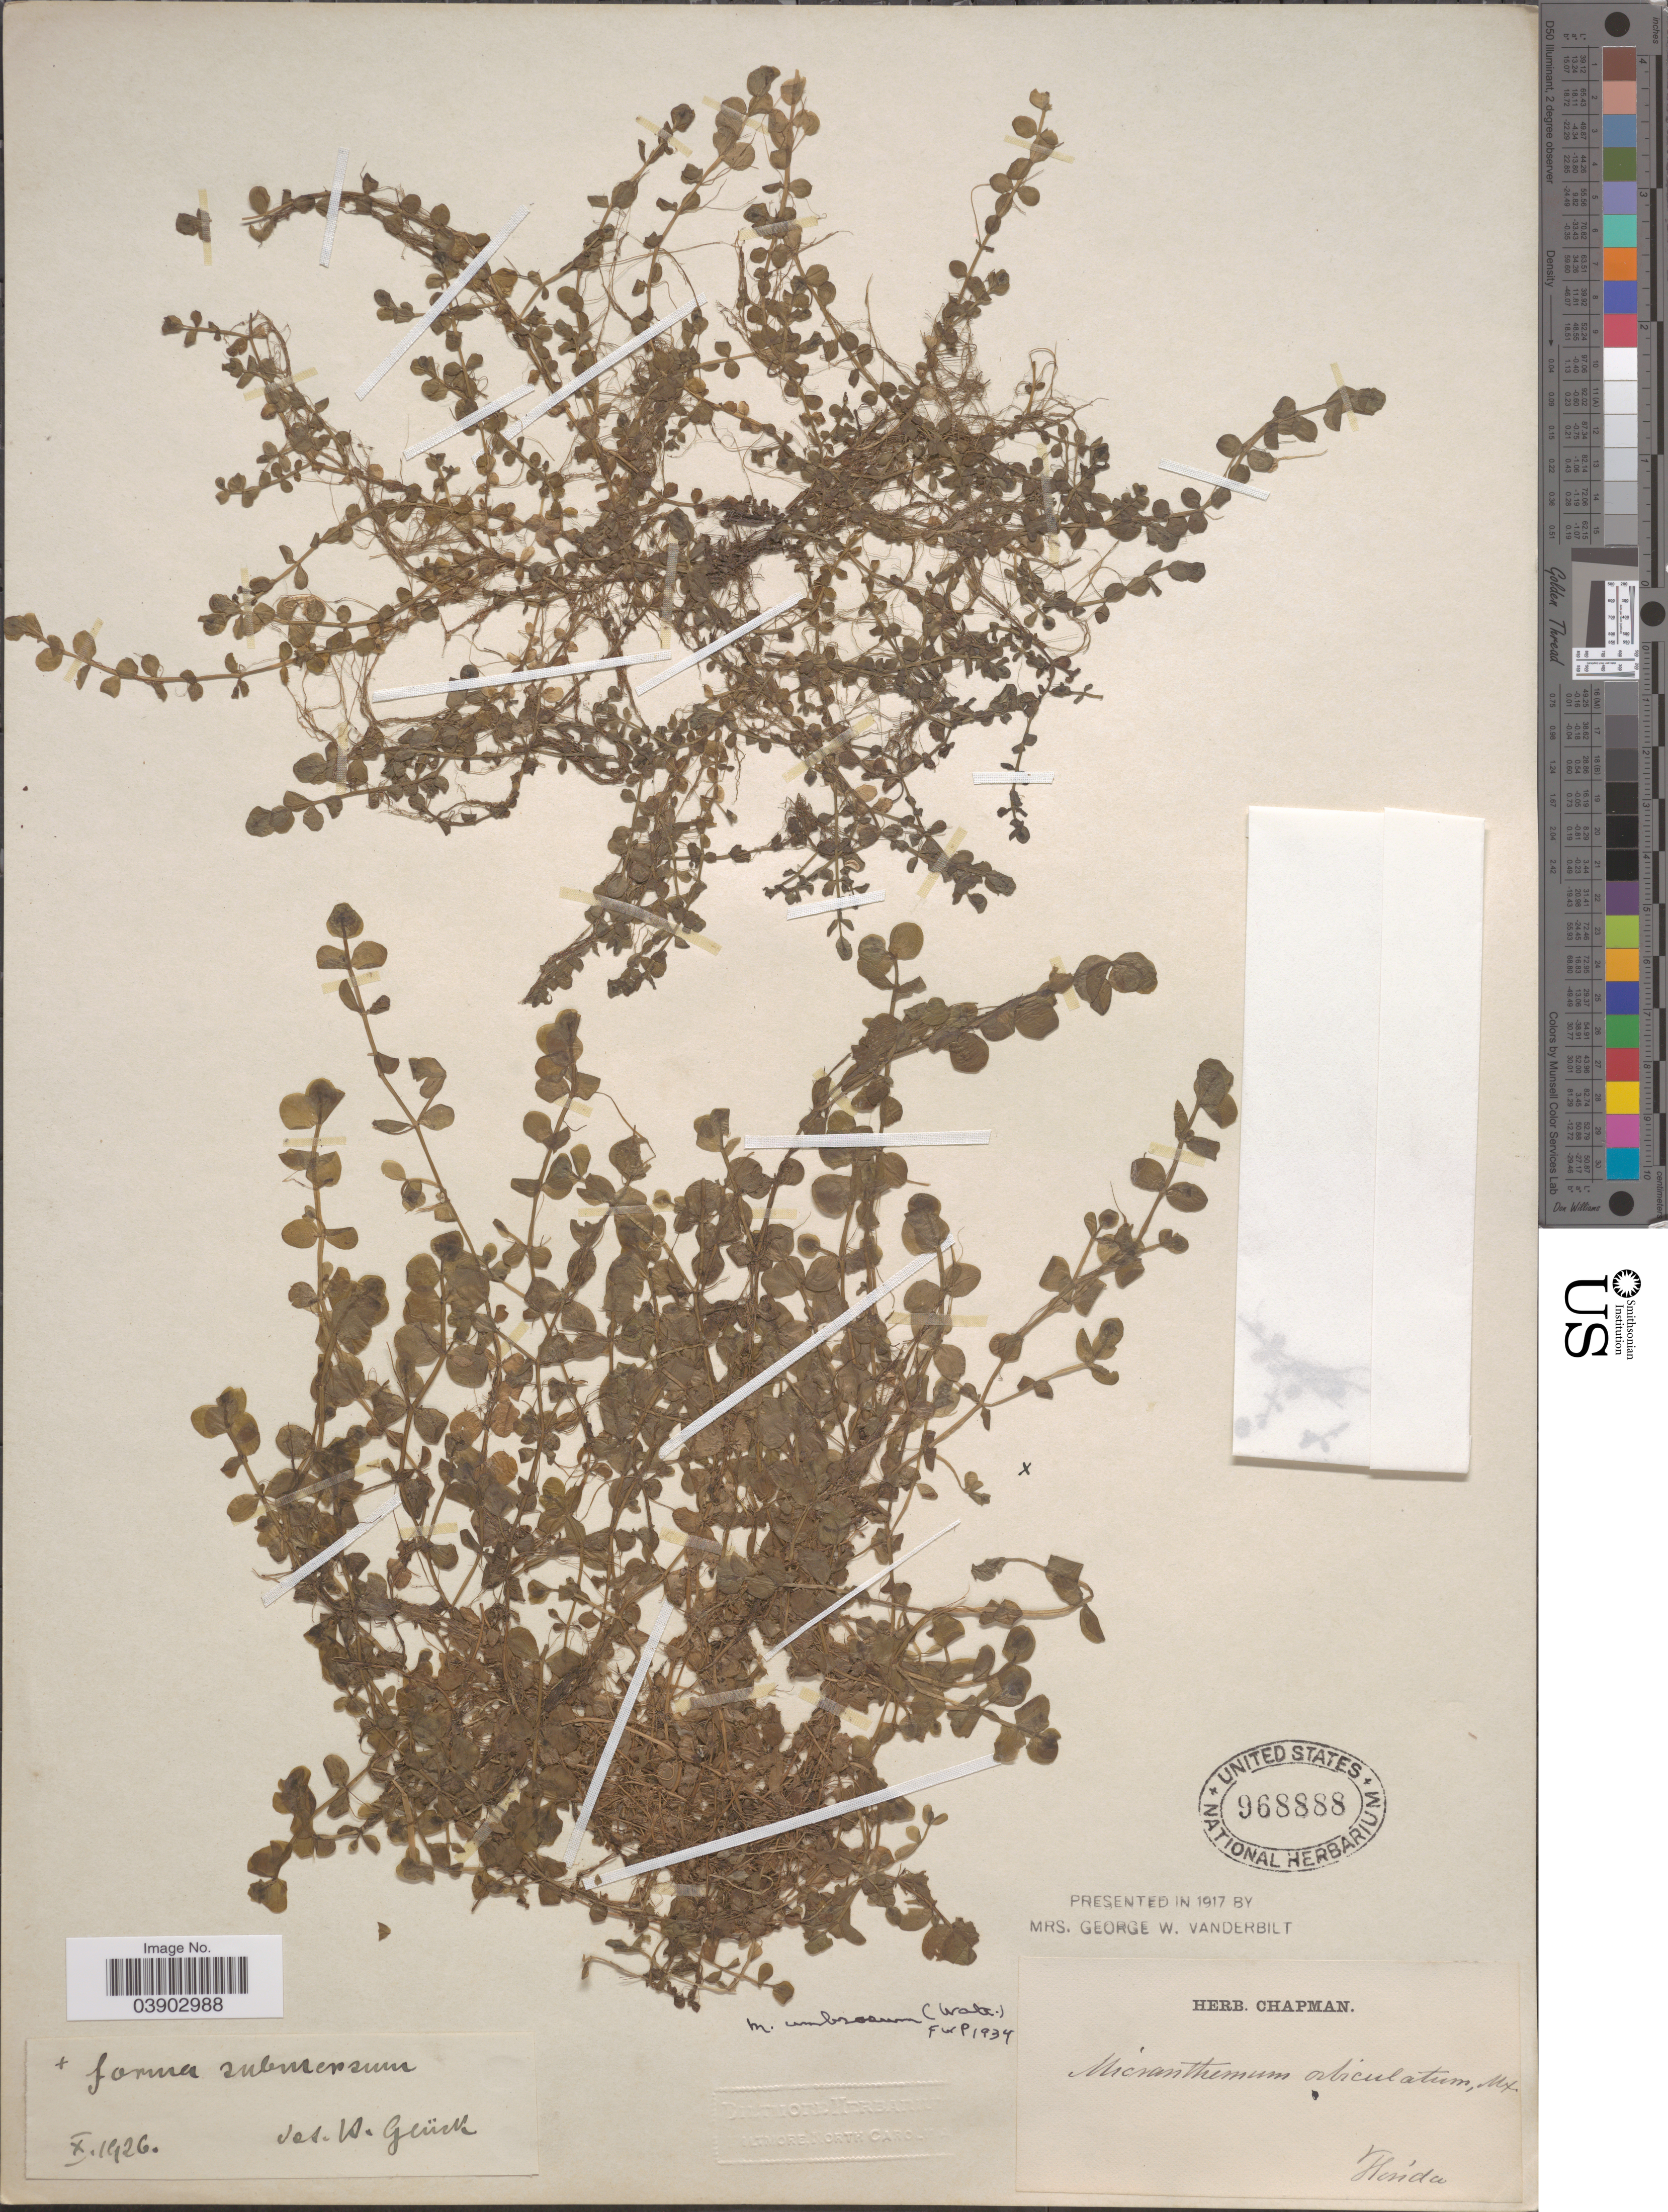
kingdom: Plantae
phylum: Tracheophyta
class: Magnoliopsida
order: Lamiales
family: Linderniaceae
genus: Micranthemum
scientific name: Micranthemum umbrosum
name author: (J.F. Gmel.) S.F. Blake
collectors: ex herb. Chapman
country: United States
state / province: Florida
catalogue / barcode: US 968888